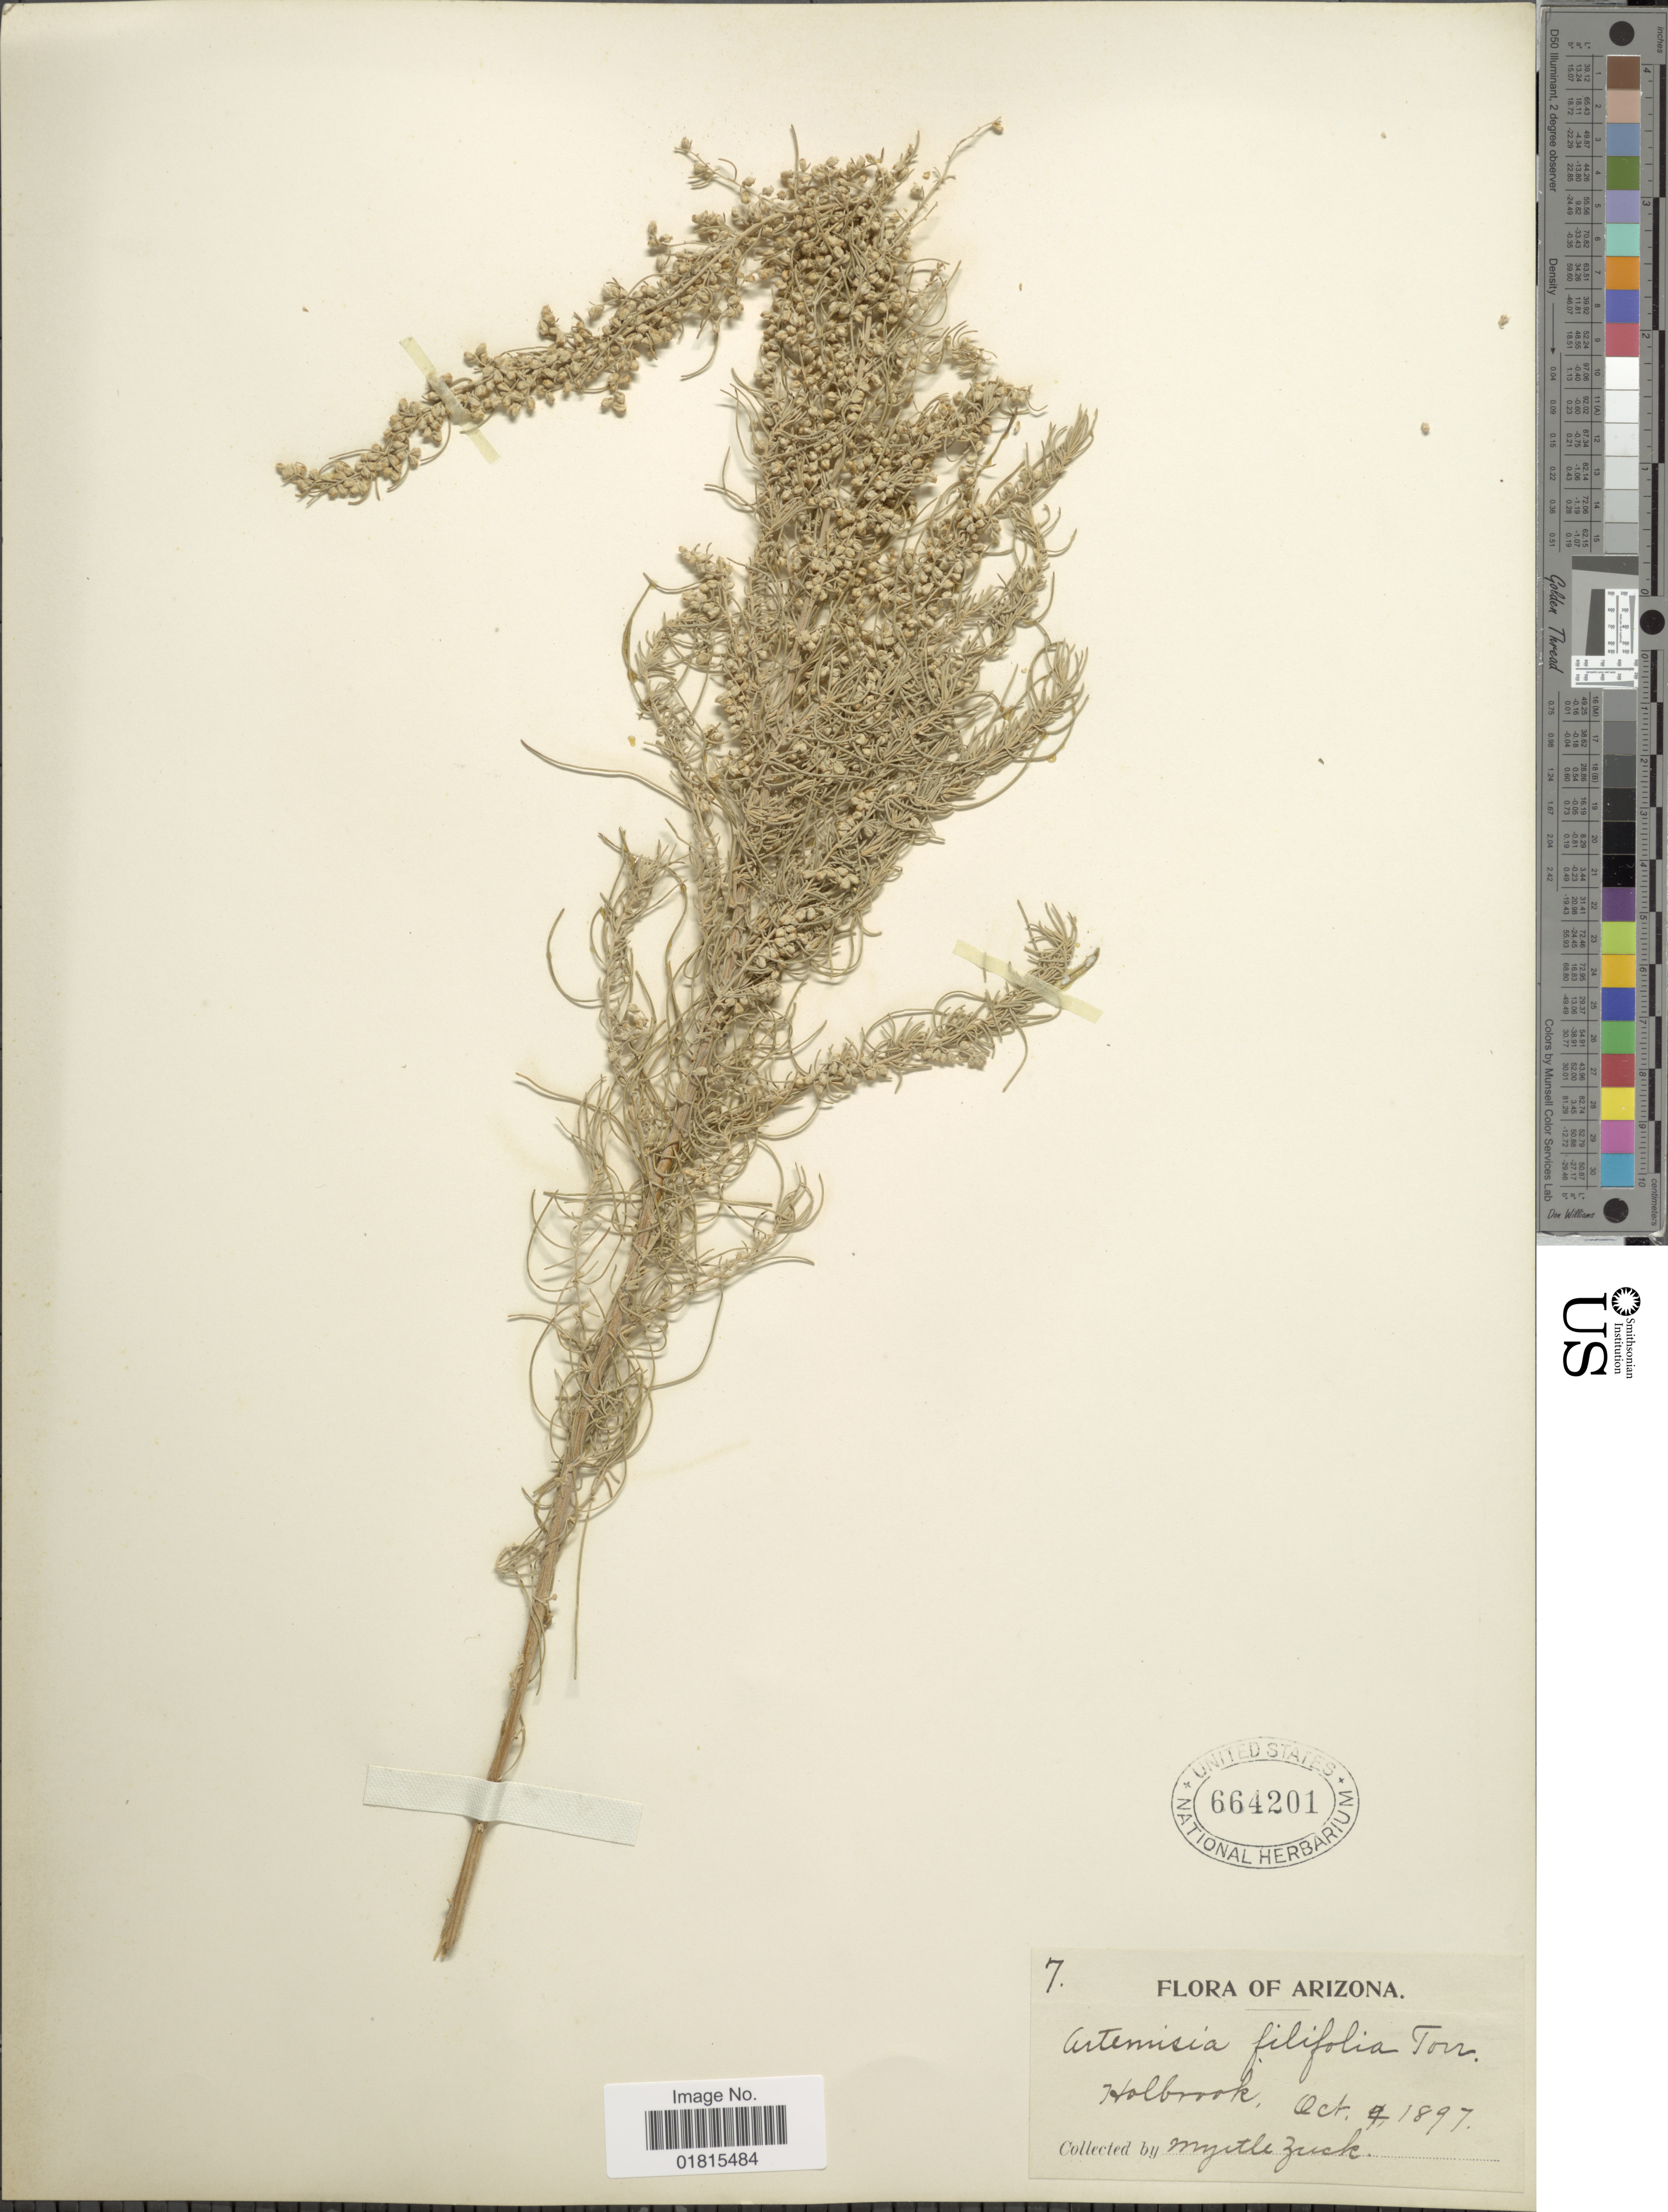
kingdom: Plantae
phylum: Tracheophyta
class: Magnoliopsida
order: Asterales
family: Asteraceae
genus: Artemisia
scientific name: Artemisia filifolia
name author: Torr.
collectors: M. Zuck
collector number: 7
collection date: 1897-10-04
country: United States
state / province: Arizona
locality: Holbrook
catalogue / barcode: US 664201